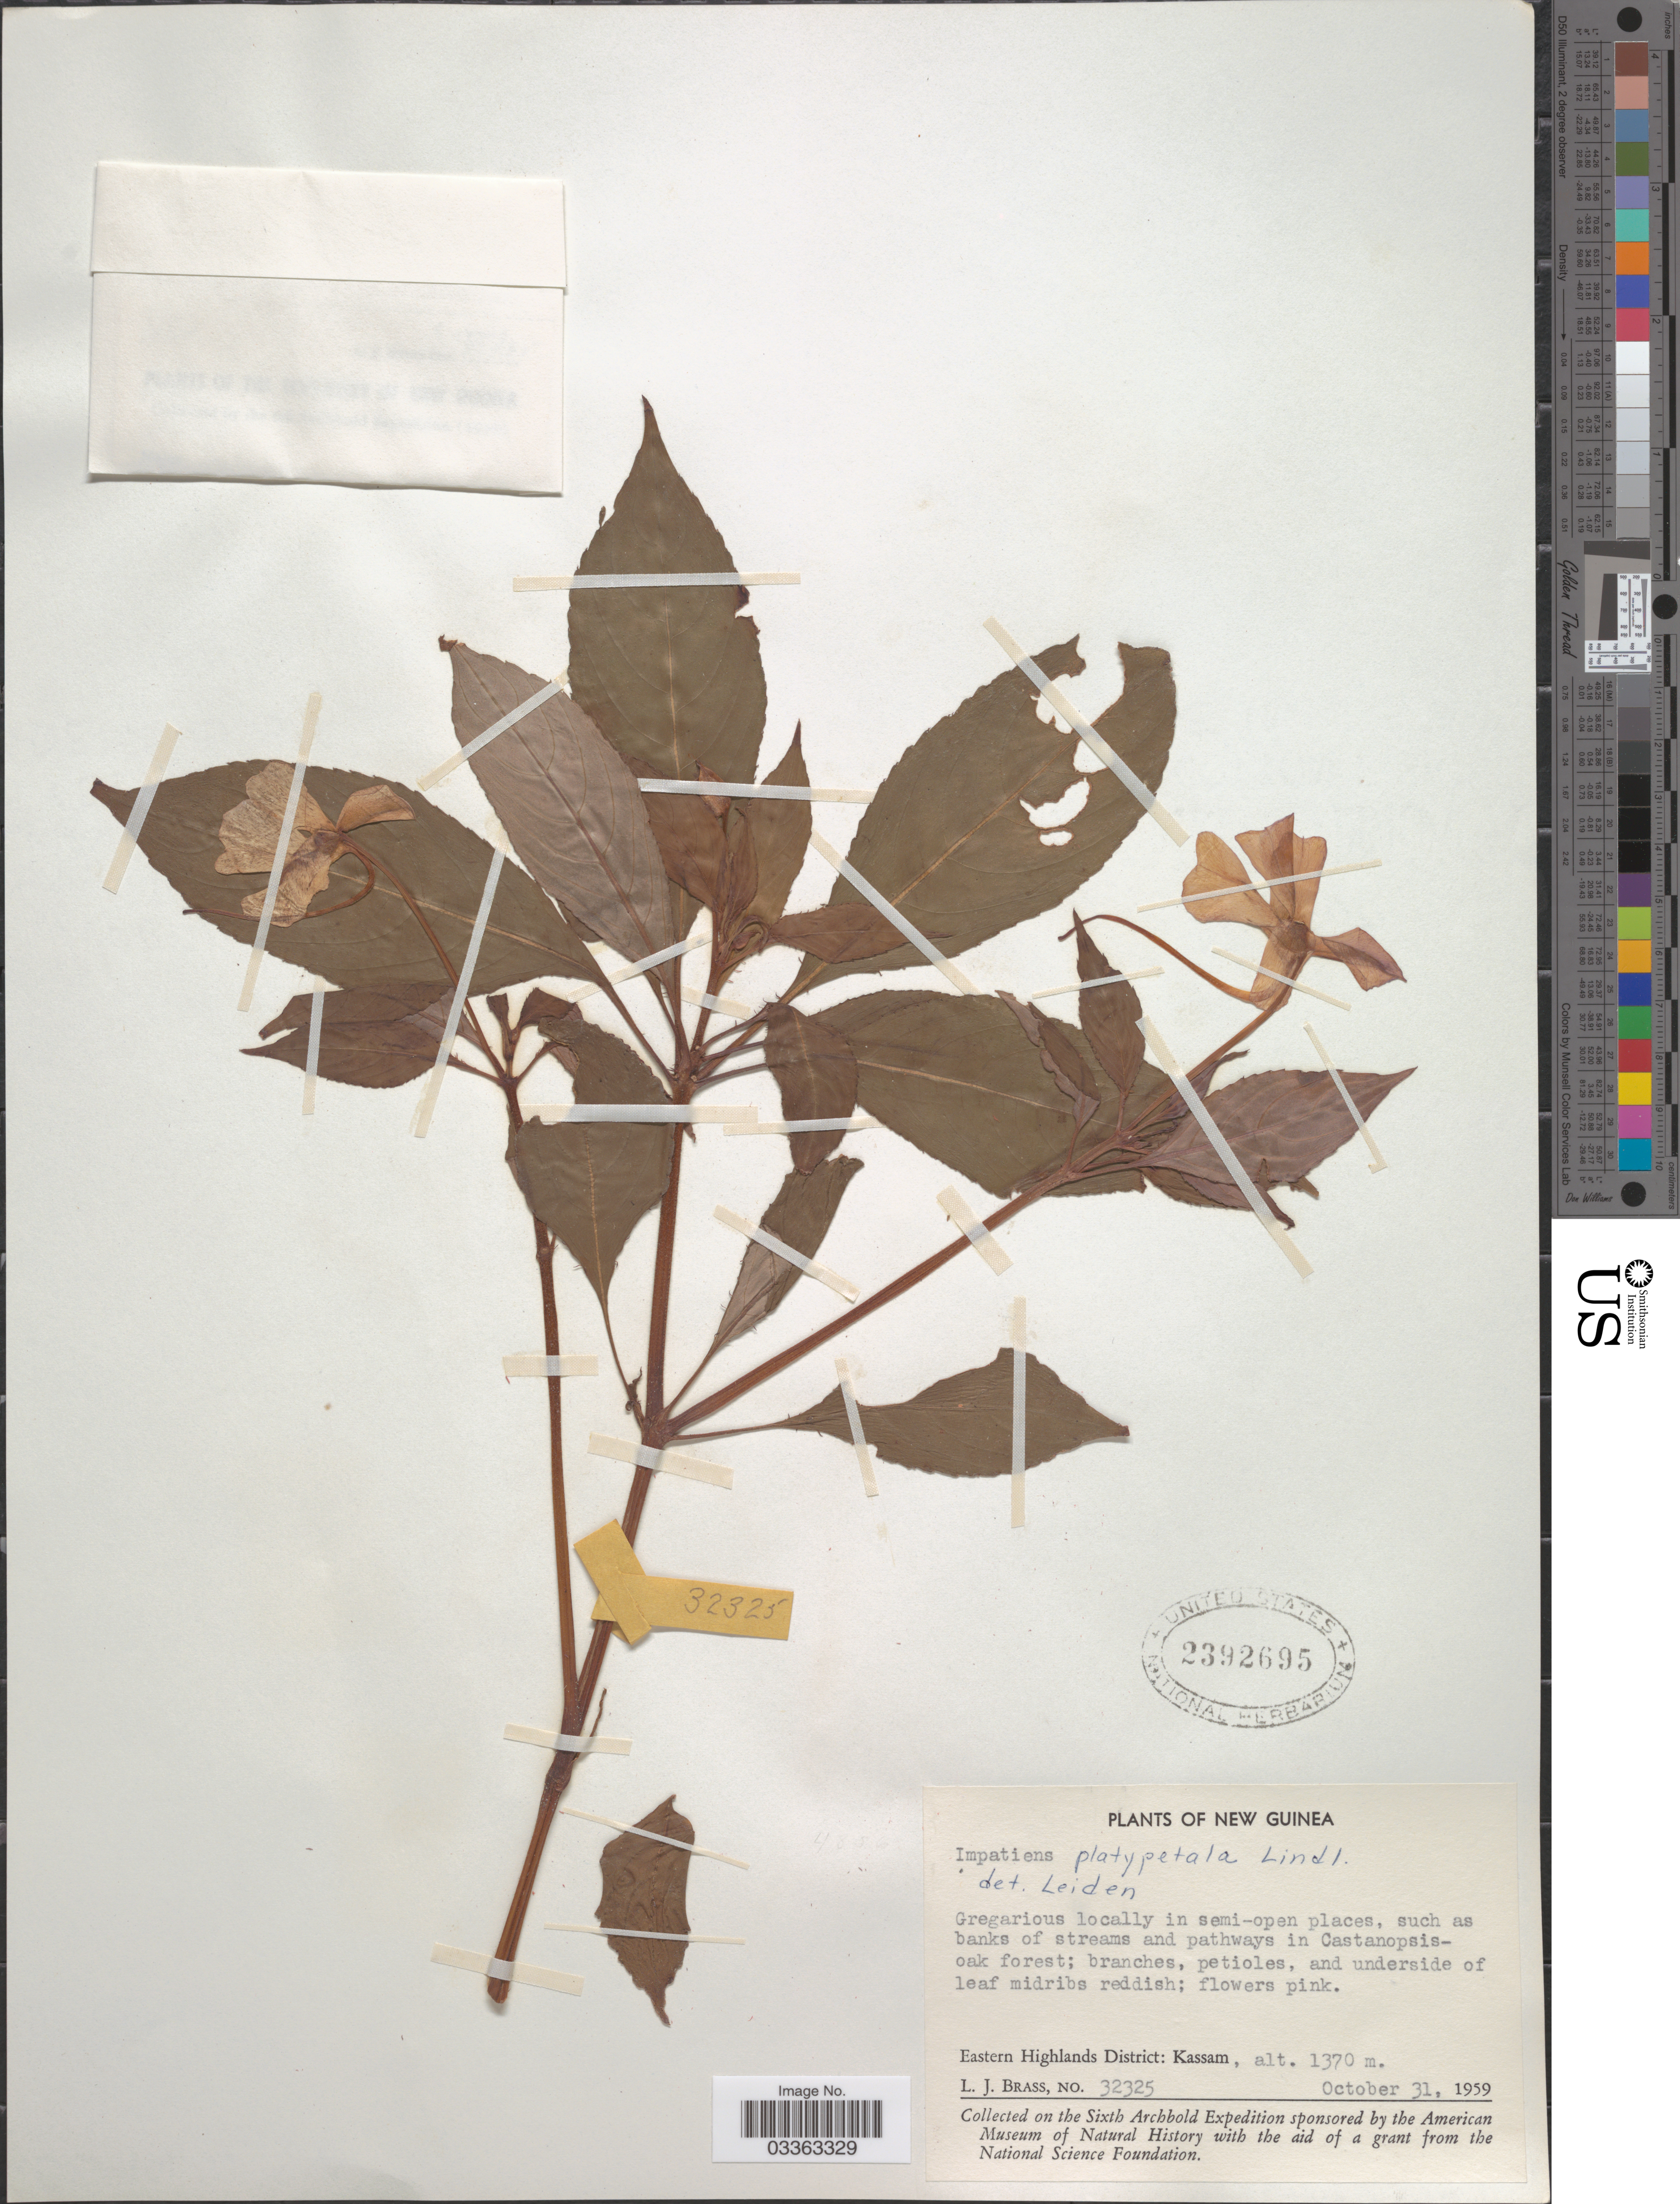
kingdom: Plantae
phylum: Tracheophyta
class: Magnoliopsida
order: Ericales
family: Balsaminaceae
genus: Impatiens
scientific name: Impatiens platypetala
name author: Lindl.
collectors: L. J. Brass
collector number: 32325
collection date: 1959-10-31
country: Papua New Guinea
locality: New Guinea. Eastern Highlands District: Kassam.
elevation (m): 1370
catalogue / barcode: US 2392695